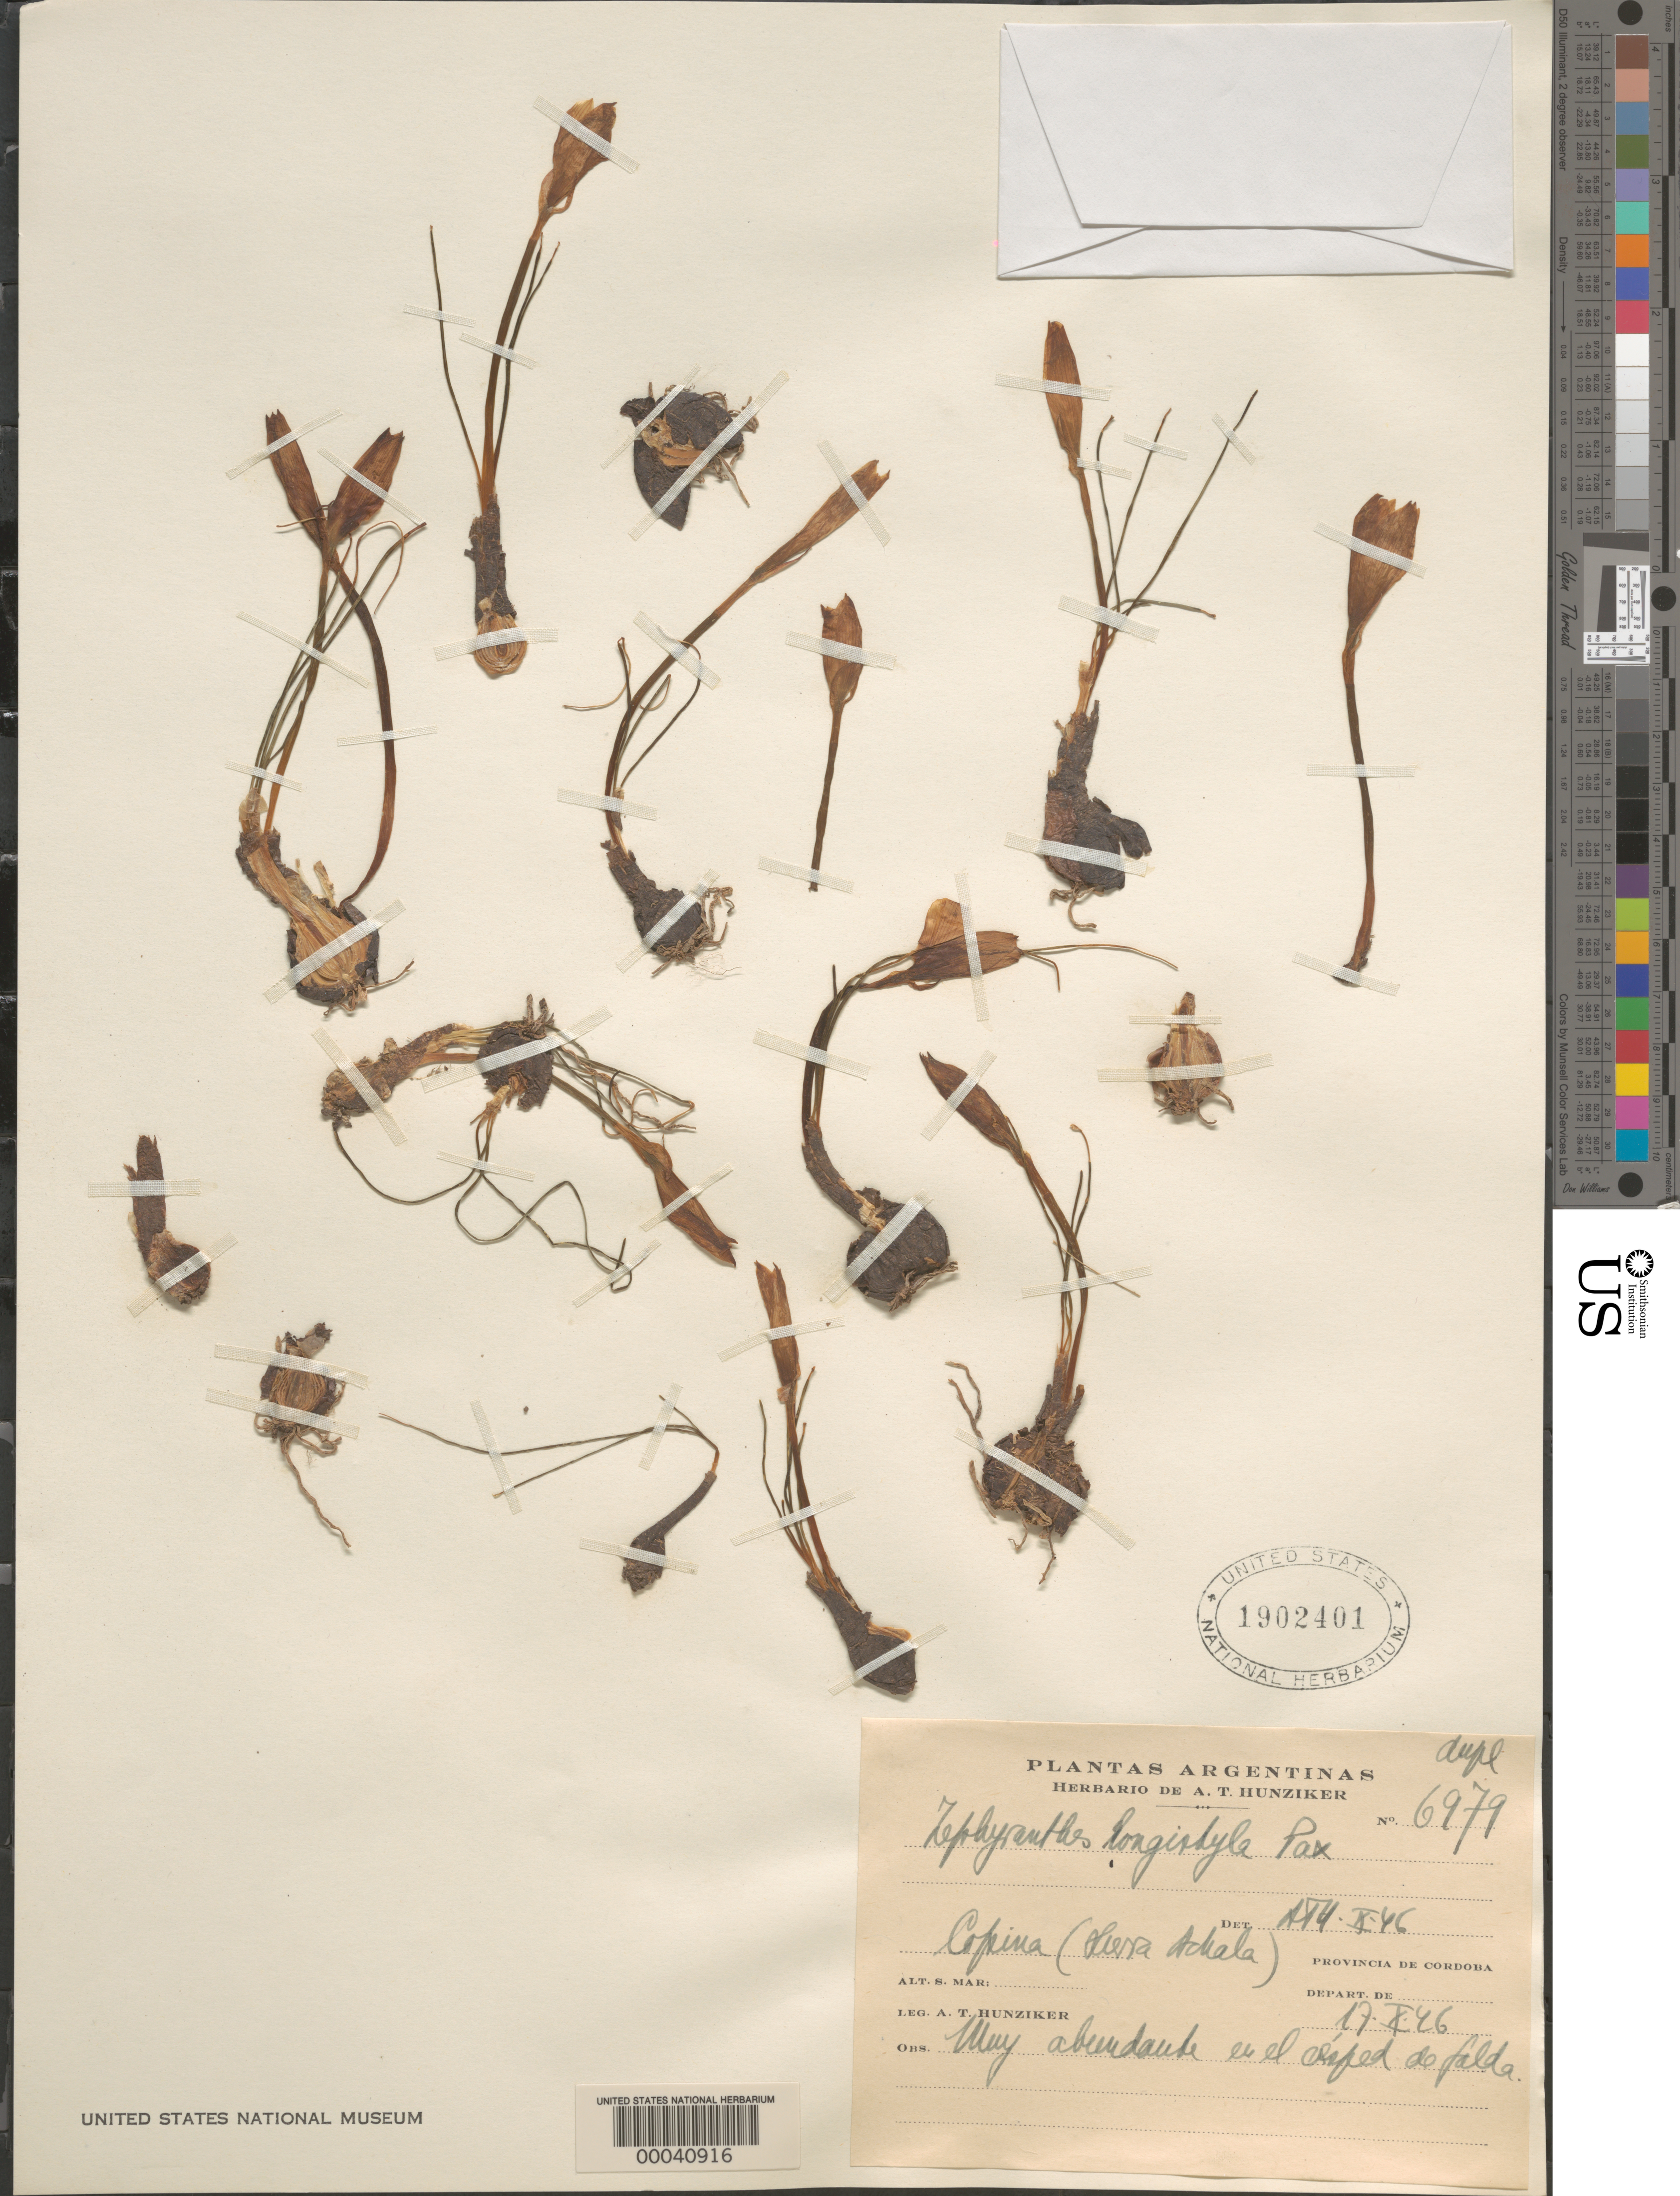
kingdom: Plantae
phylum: Tracheophyta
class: Liliopsida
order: Asparagales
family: Amaryllidaceae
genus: Zephyranthes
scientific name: Zephyranthes longistyla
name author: Pax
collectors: A. T. Hunziker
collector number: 6979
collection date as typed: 17 Oct 1946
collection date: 1946-10-17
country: Argentina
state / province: Córdoba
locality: Copina, Sierra Achala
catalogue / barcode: US 1902401